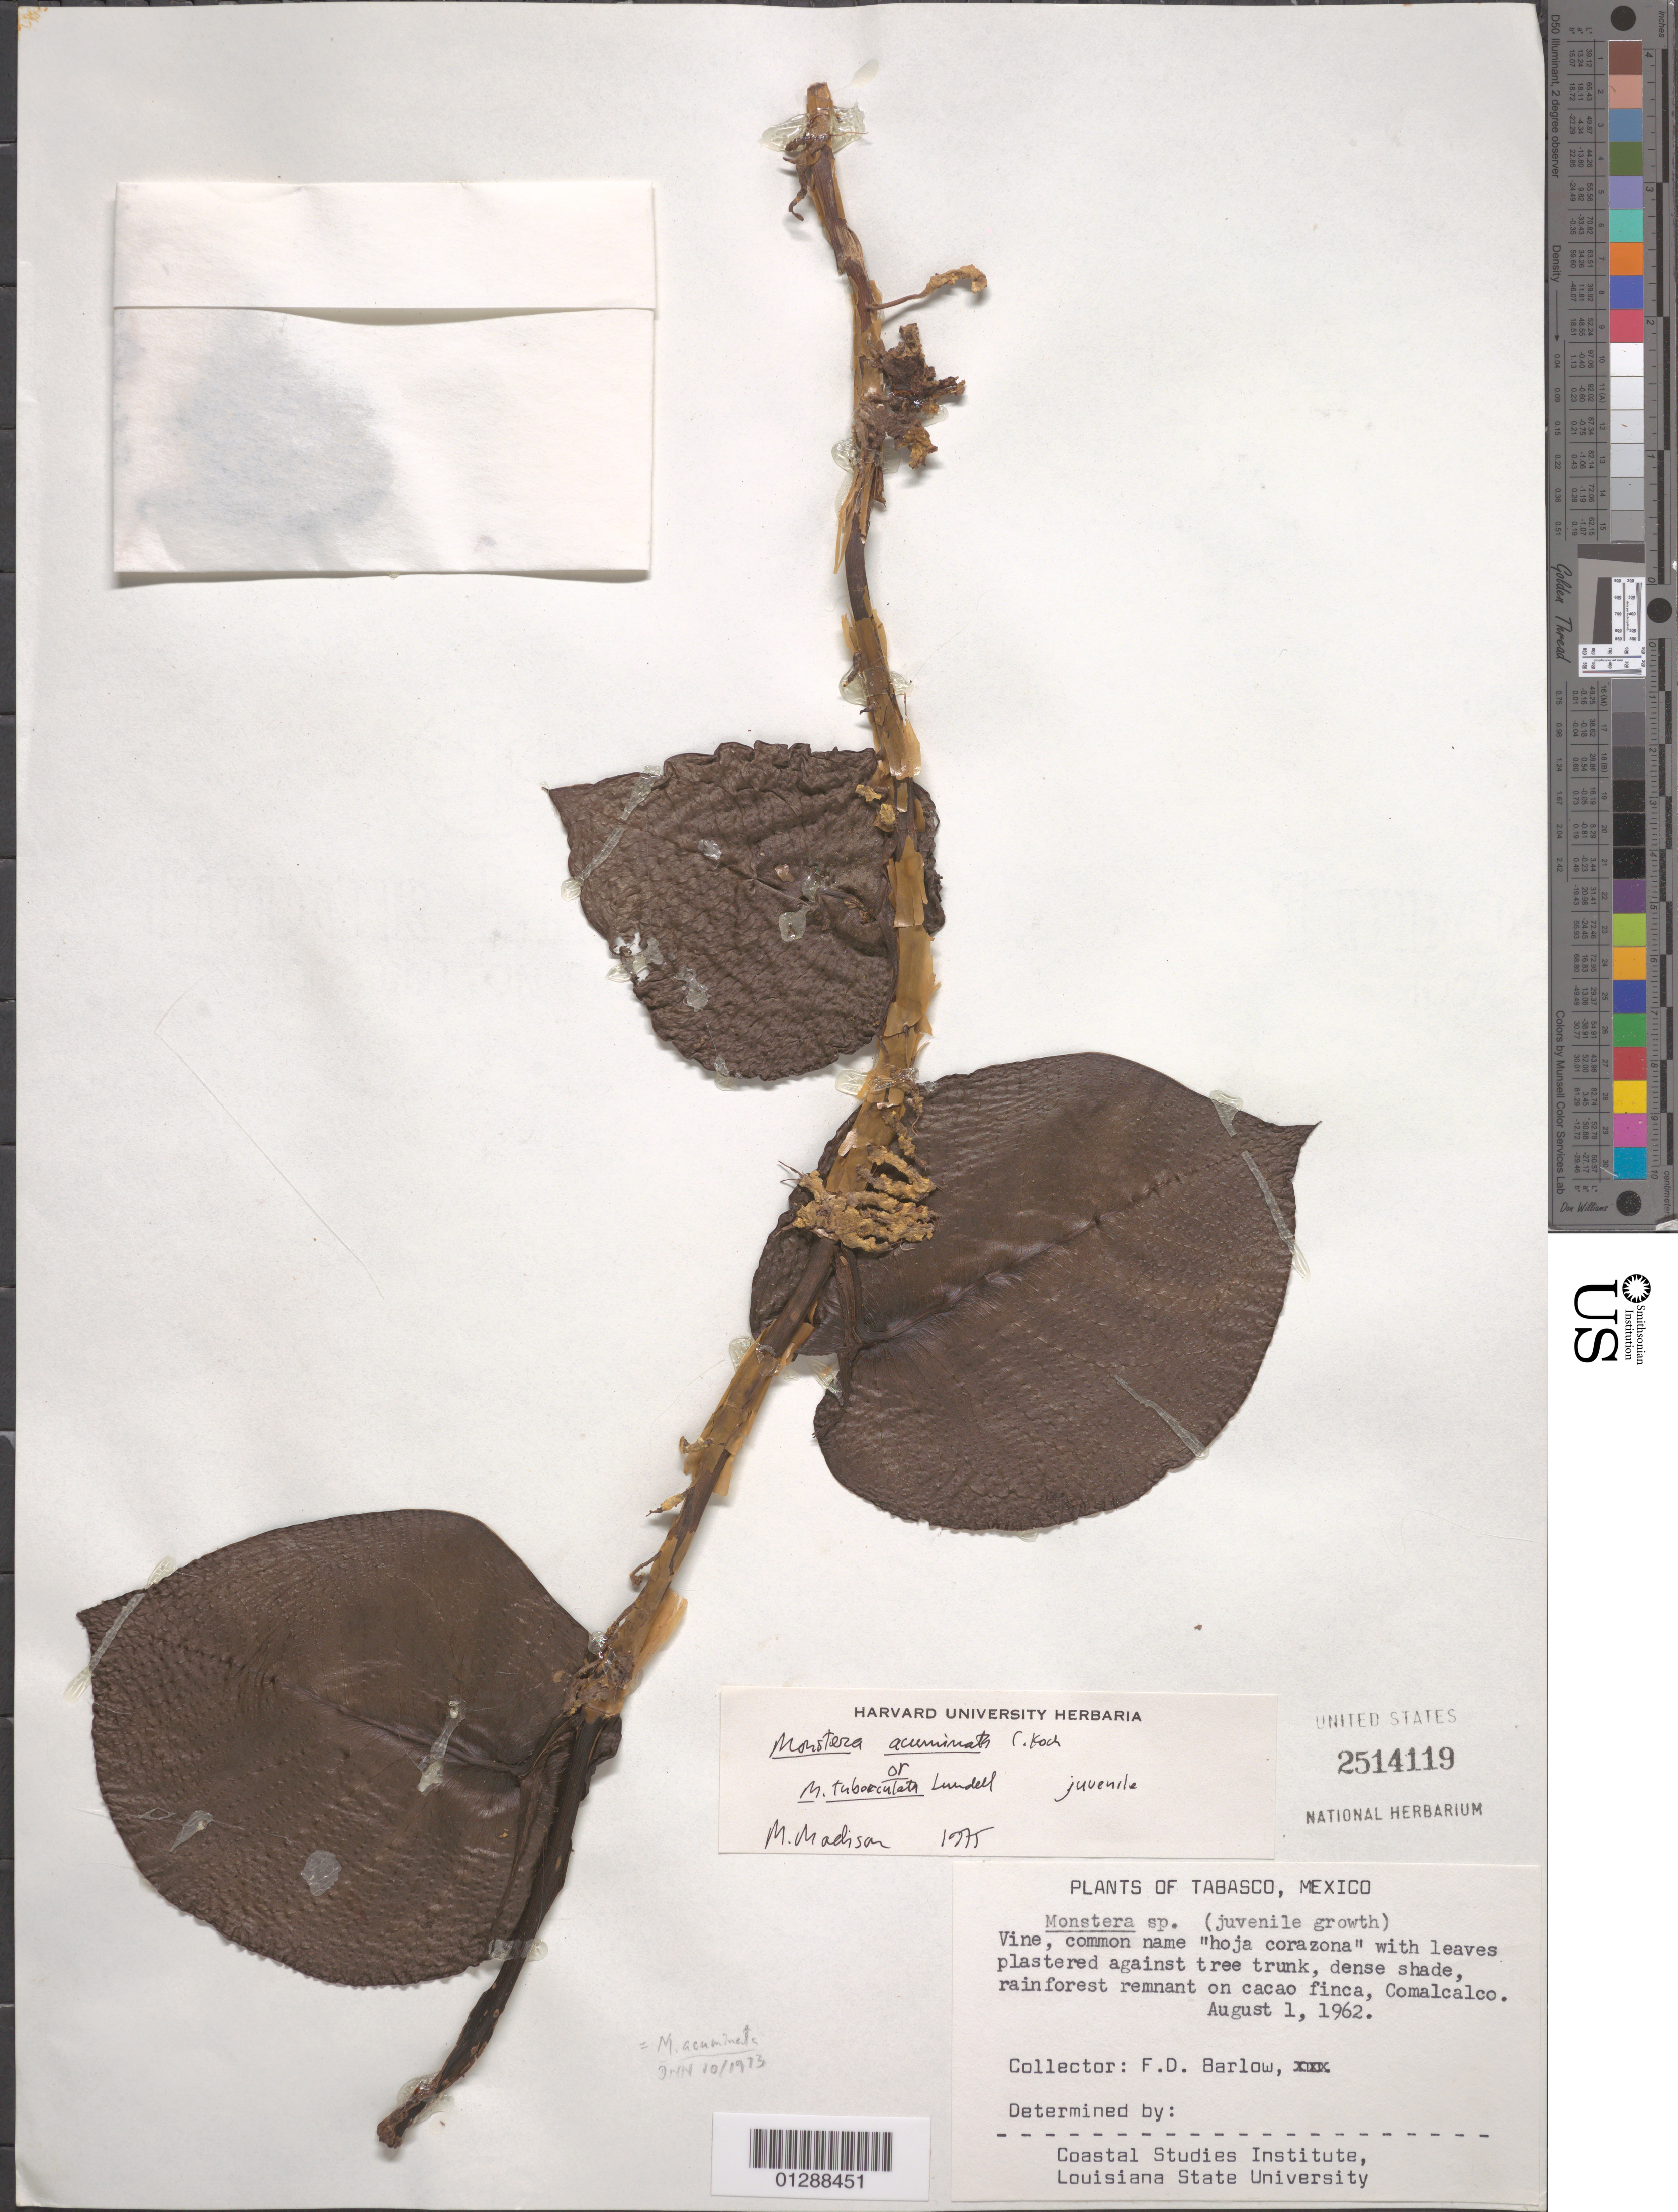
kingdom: Plantae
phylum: Tracheophyta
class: Liliopsida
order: Alismatales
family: Araceae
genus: Monstera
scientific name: Monstera acuminata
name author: K. Koch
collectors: F. D. Barlow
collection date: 1962-08-01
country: Mexico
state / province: Tabasco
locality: Rainforest remnant on cacao finca, Comalcalco.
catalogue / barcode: US 2514119